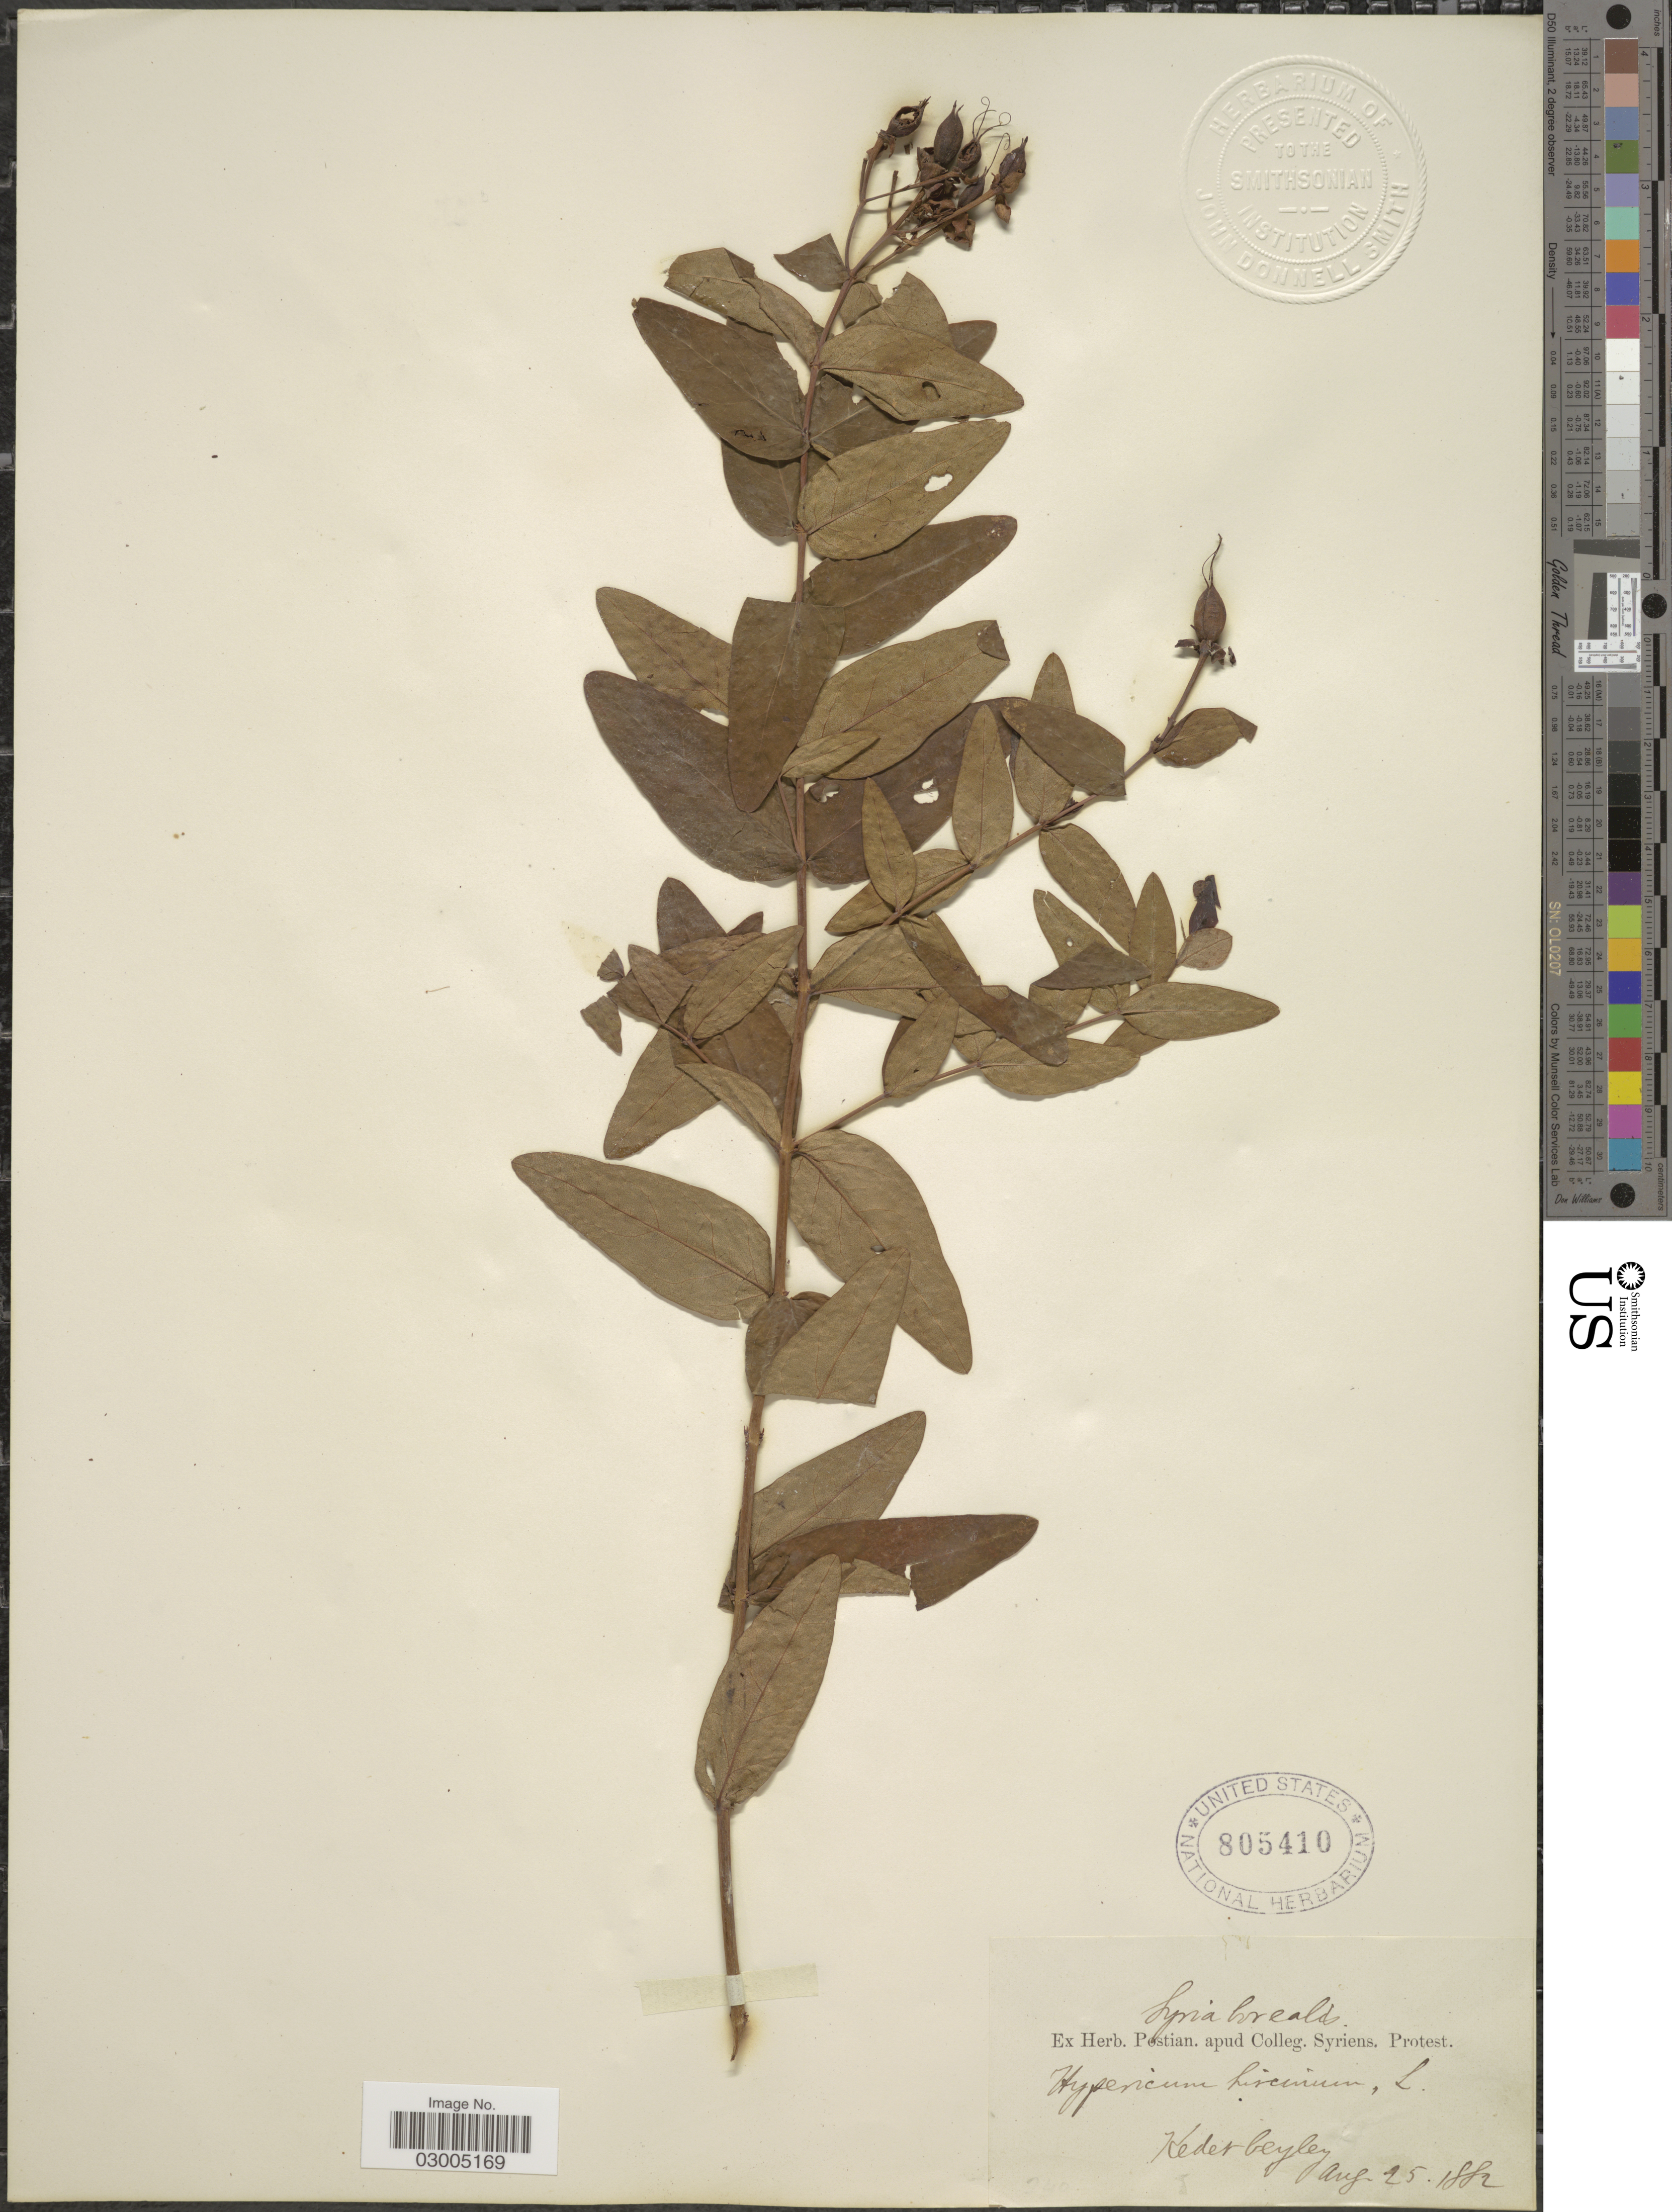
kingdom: Plantae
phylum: Tracheophyta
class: Magnoliopsida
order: Malpighiales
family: Hypericaceae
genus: Hypericum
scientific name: Hypericum hircinum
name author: L.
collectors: ex herb. Postian. apud Colleg. Syriens. Protest. USE "Fannie P. A. Shepard" (10308853) AS PRIMARY COLLECTOR INSTEAD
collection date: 1882-08-25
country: Syria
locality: Syrica Orealds. Kederbeyley. [interpreted]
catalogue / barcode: US 805410